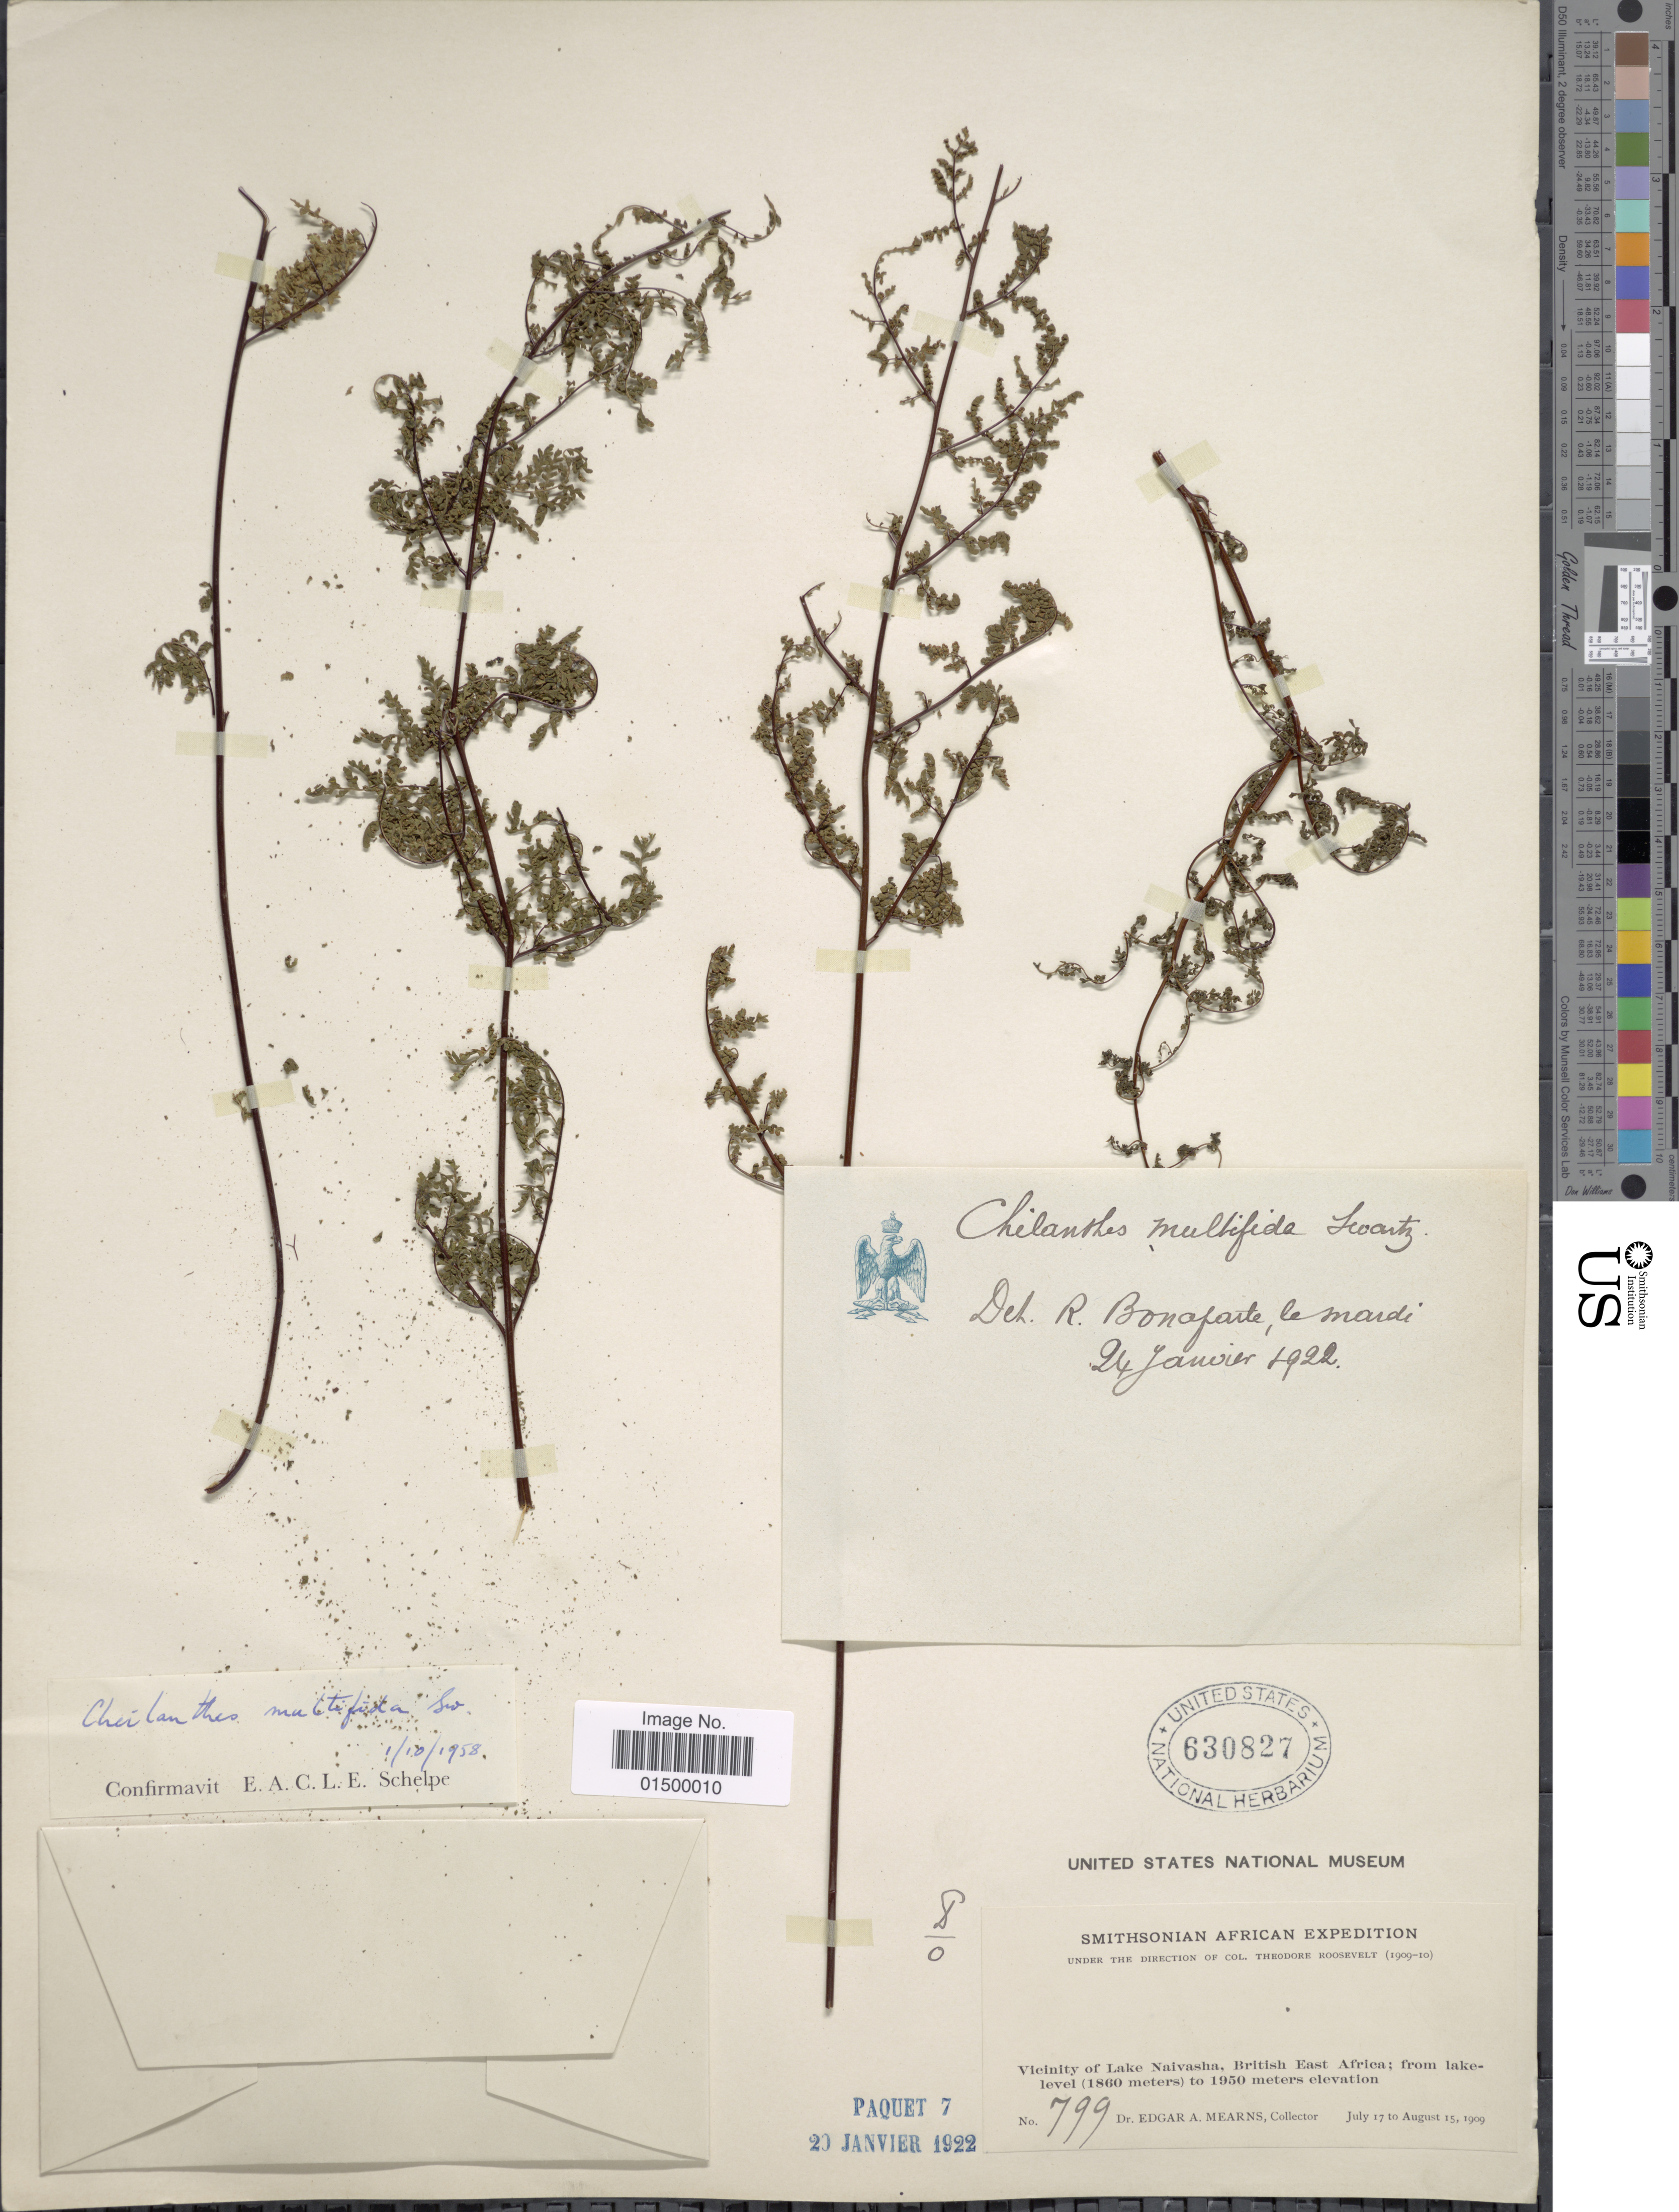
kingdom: Plantae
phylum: Tracheophyta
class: Polypodiopsida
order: Polypodiales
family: Pteridaceae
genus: Cheilanthes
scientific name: Cheilanthes multifida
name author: Sw.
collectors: E. A. Mearns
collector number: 799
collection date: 1909-07-17/1909-08-15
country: Kenya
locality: Vicinity of Lake Naivasha, British East Africa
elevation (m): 1860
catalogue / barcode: US 630827